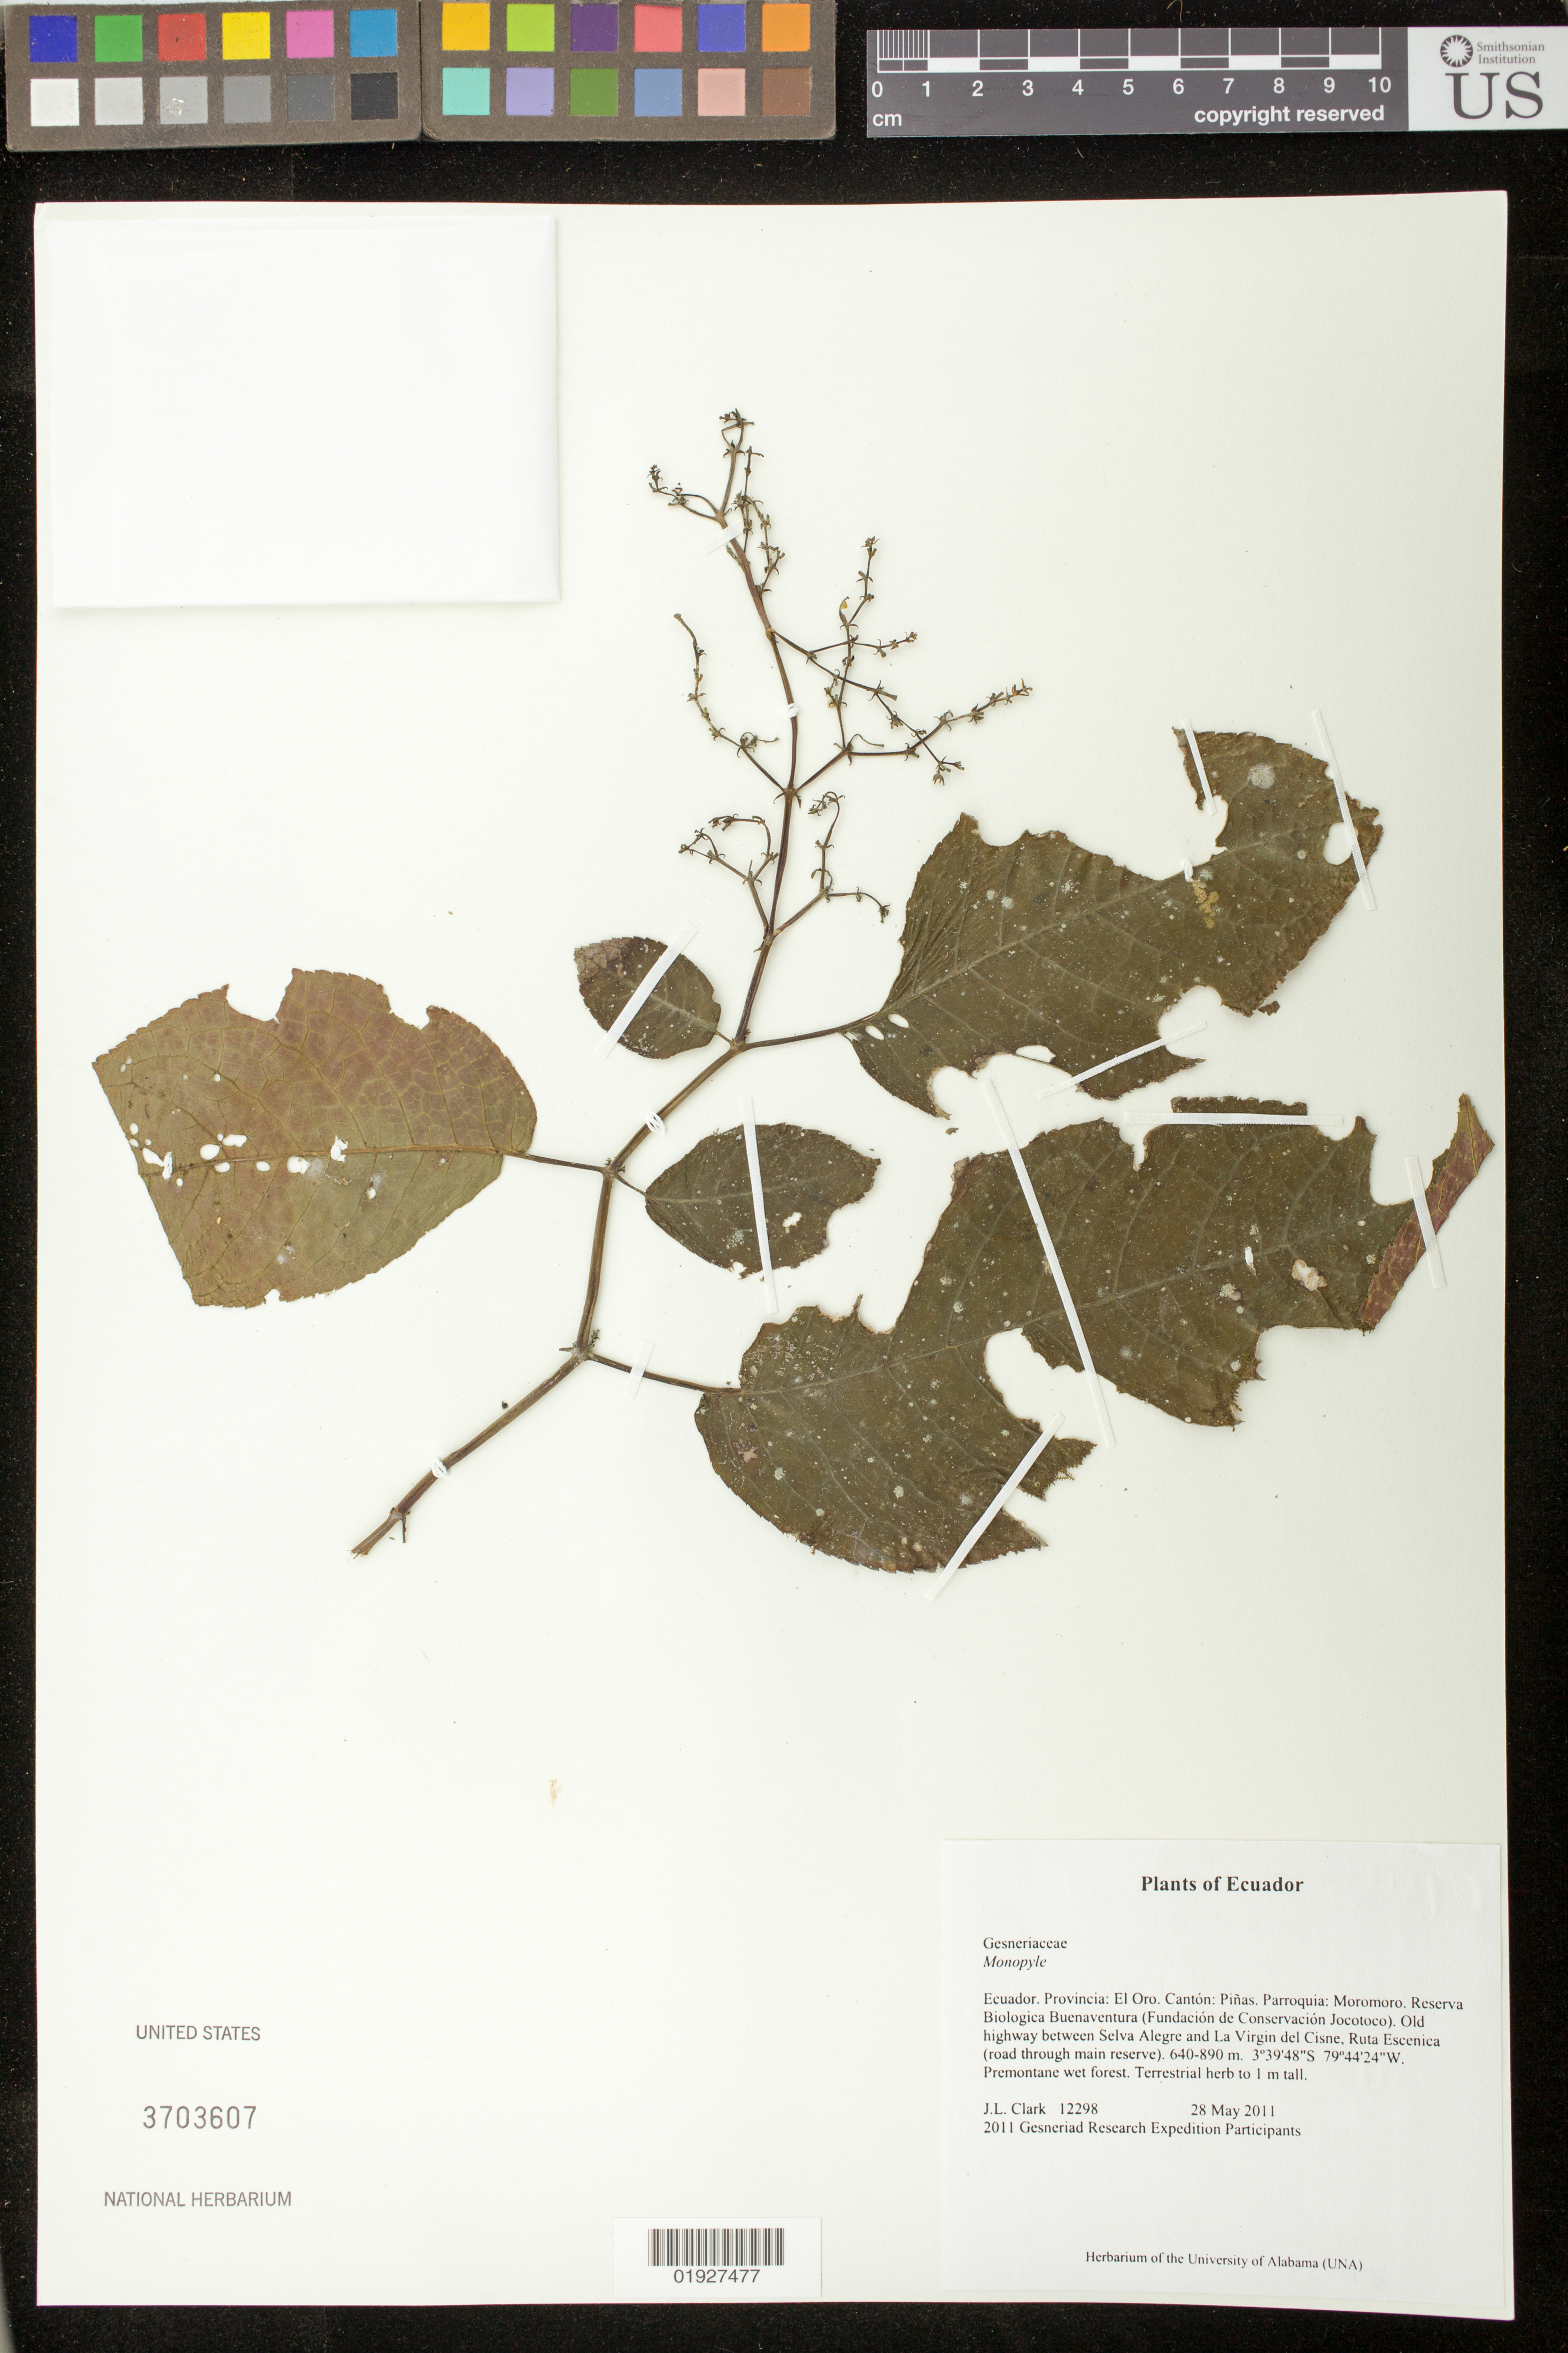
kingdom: Plantae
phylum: Tracheophyta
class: Magnoliopsida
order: Lamiales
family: Gesneriaceae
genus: Monopyle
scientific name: Monopyle sp.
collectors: J. L. Clark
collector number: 12298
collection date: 2011-05-28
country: Ecuador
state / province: El Oro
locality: Provincia: El Oro, Canton: Pinas, Parroquia, Moromoro, Reserva Biologica Buenaventura (Fundacion de Conservacion Jocotoco), Old highway between Selva Alegre and La Virgin del Cisne, Ruta Escenica (road through main reserve).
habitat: Premontane wet forest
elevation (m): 640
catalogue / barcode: US 3703607